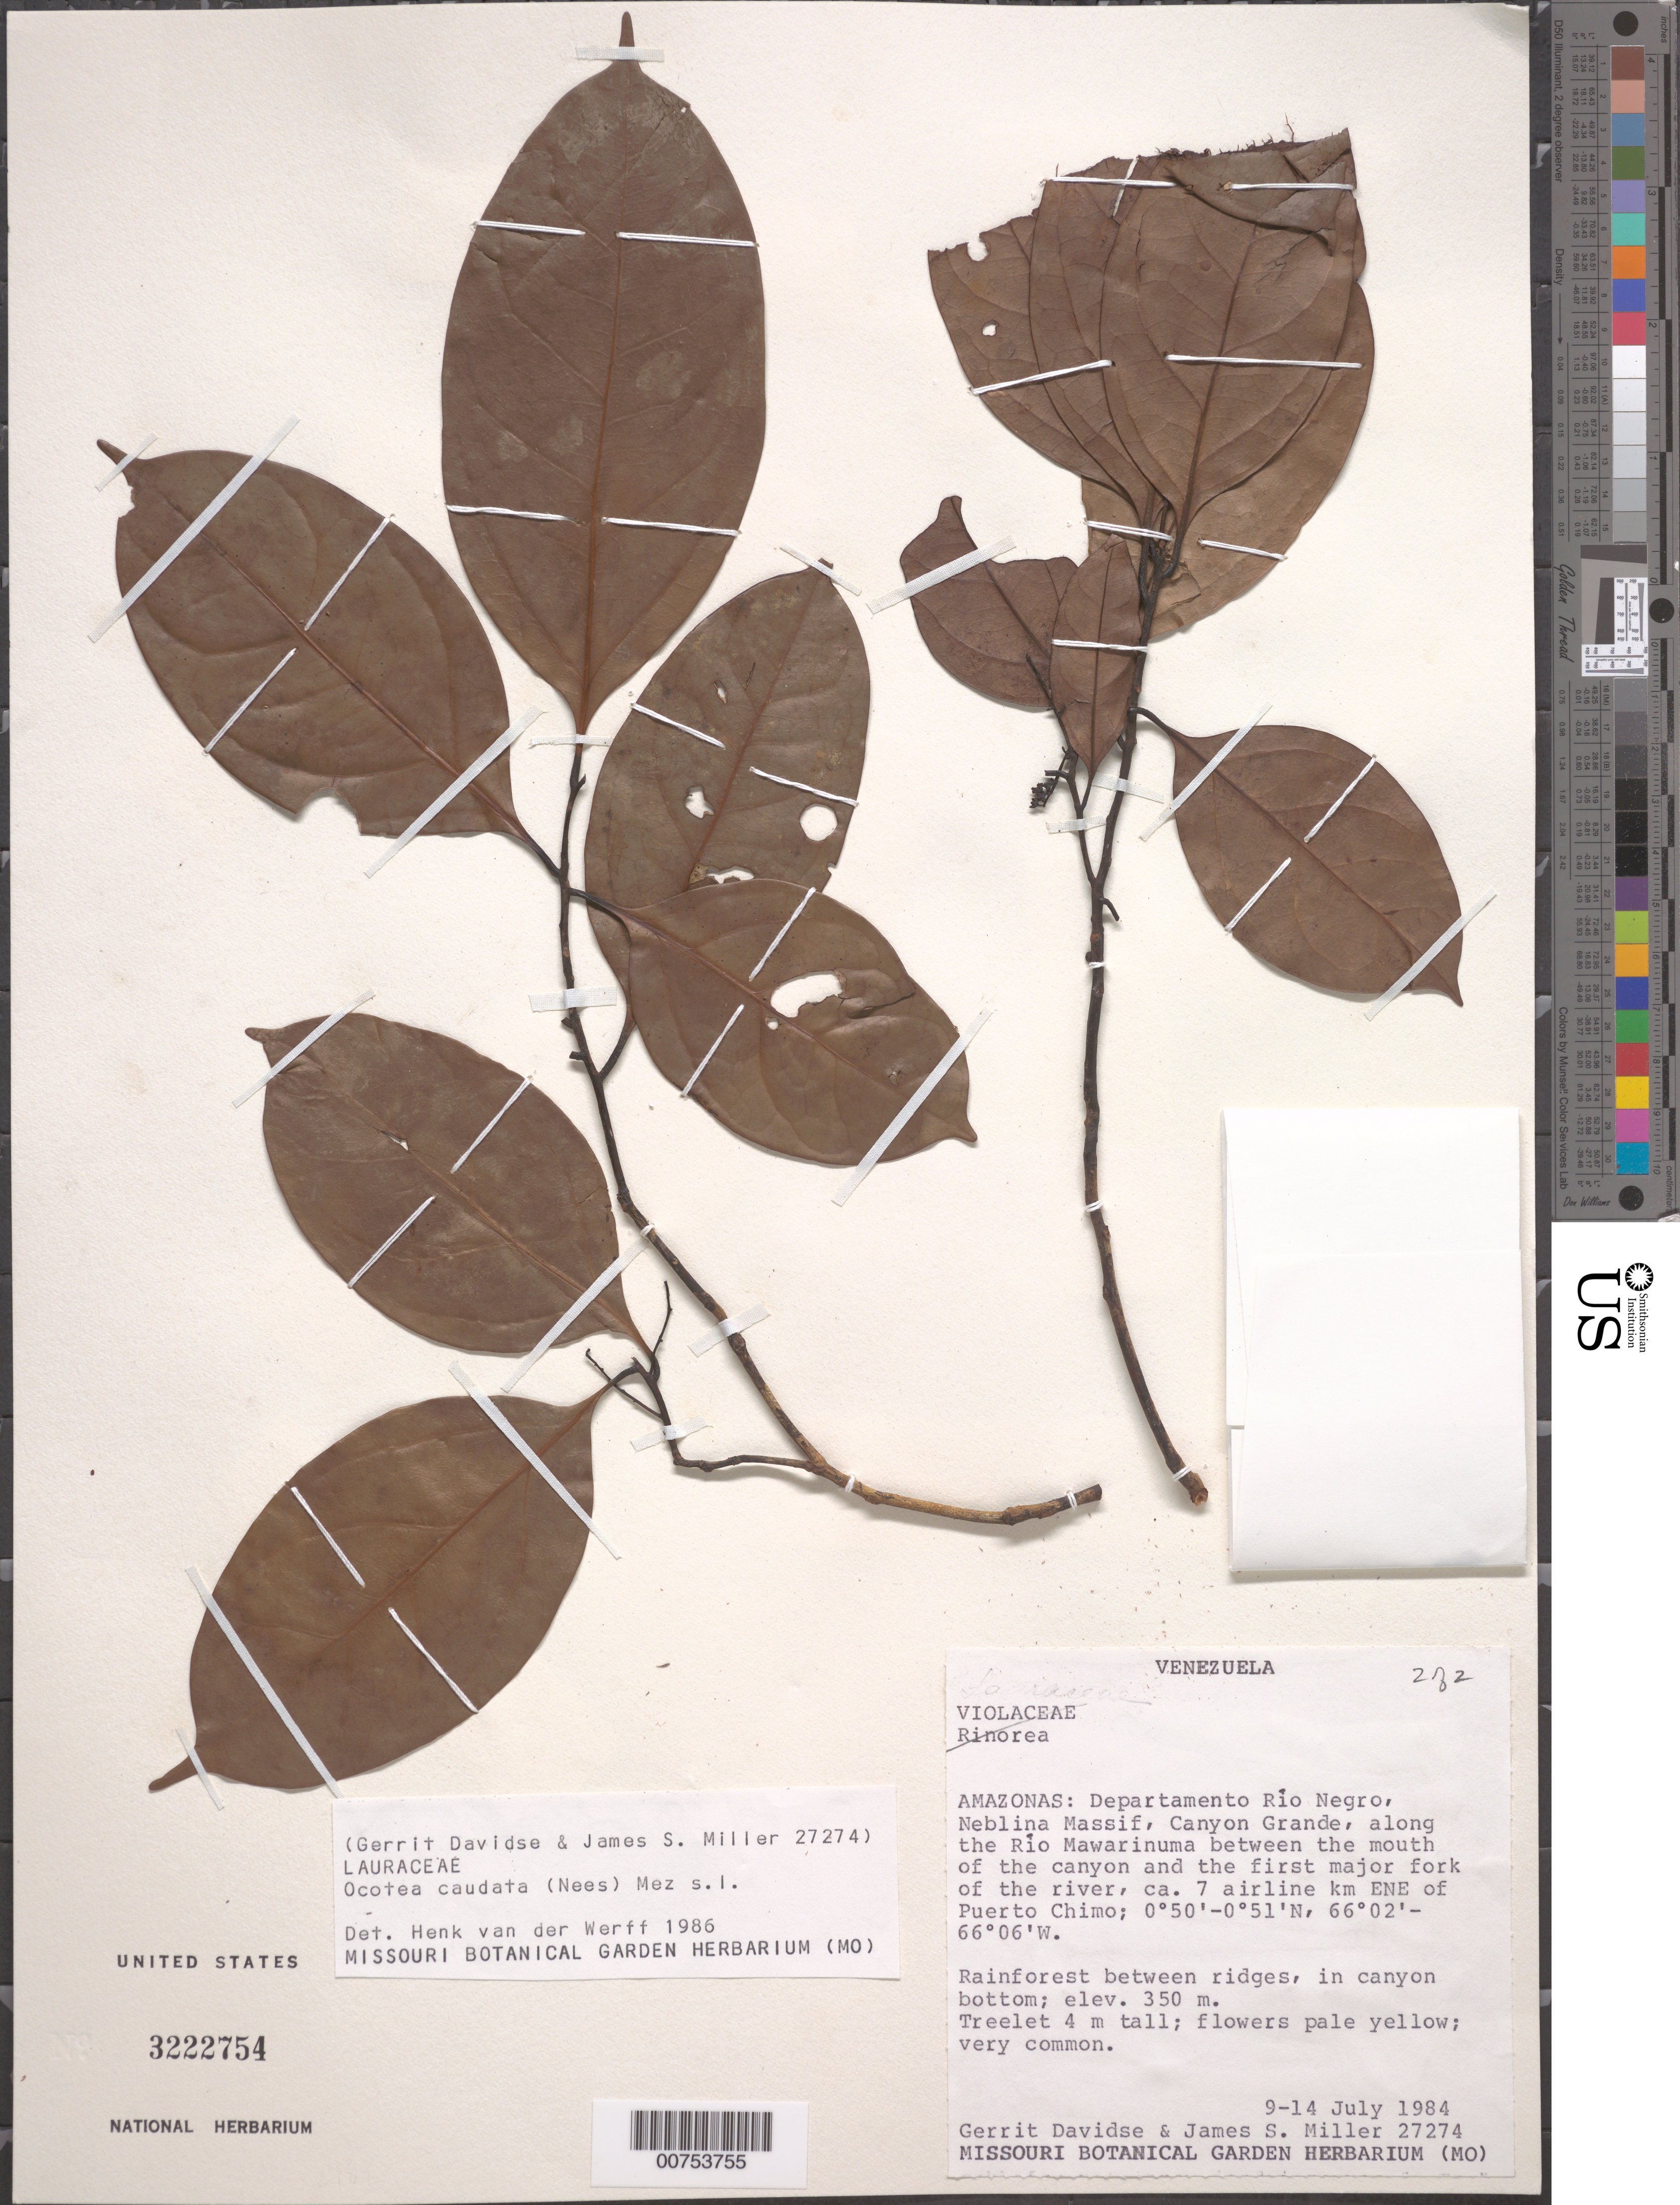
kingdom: Plantae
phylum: Tracheophyta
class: Magnoliopsida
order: Laurales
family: Lauraceae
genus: Ocotea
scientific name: Ocotea cernua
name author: (Nees) Mez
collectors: G. Davidse & J. S. Miller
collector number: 27274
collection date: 1984-07-09/1984-07-14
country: Venezuela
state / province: Amazonas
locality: Departamento Río Negro, Neblina Massif, Canyon Grande, along the Río Mawarinuwa between the mouth of the canyon and the first major fork of the river, ca. 7 airline km ENE of Puerto Chimo.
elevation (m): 350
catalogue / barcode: US 3222754